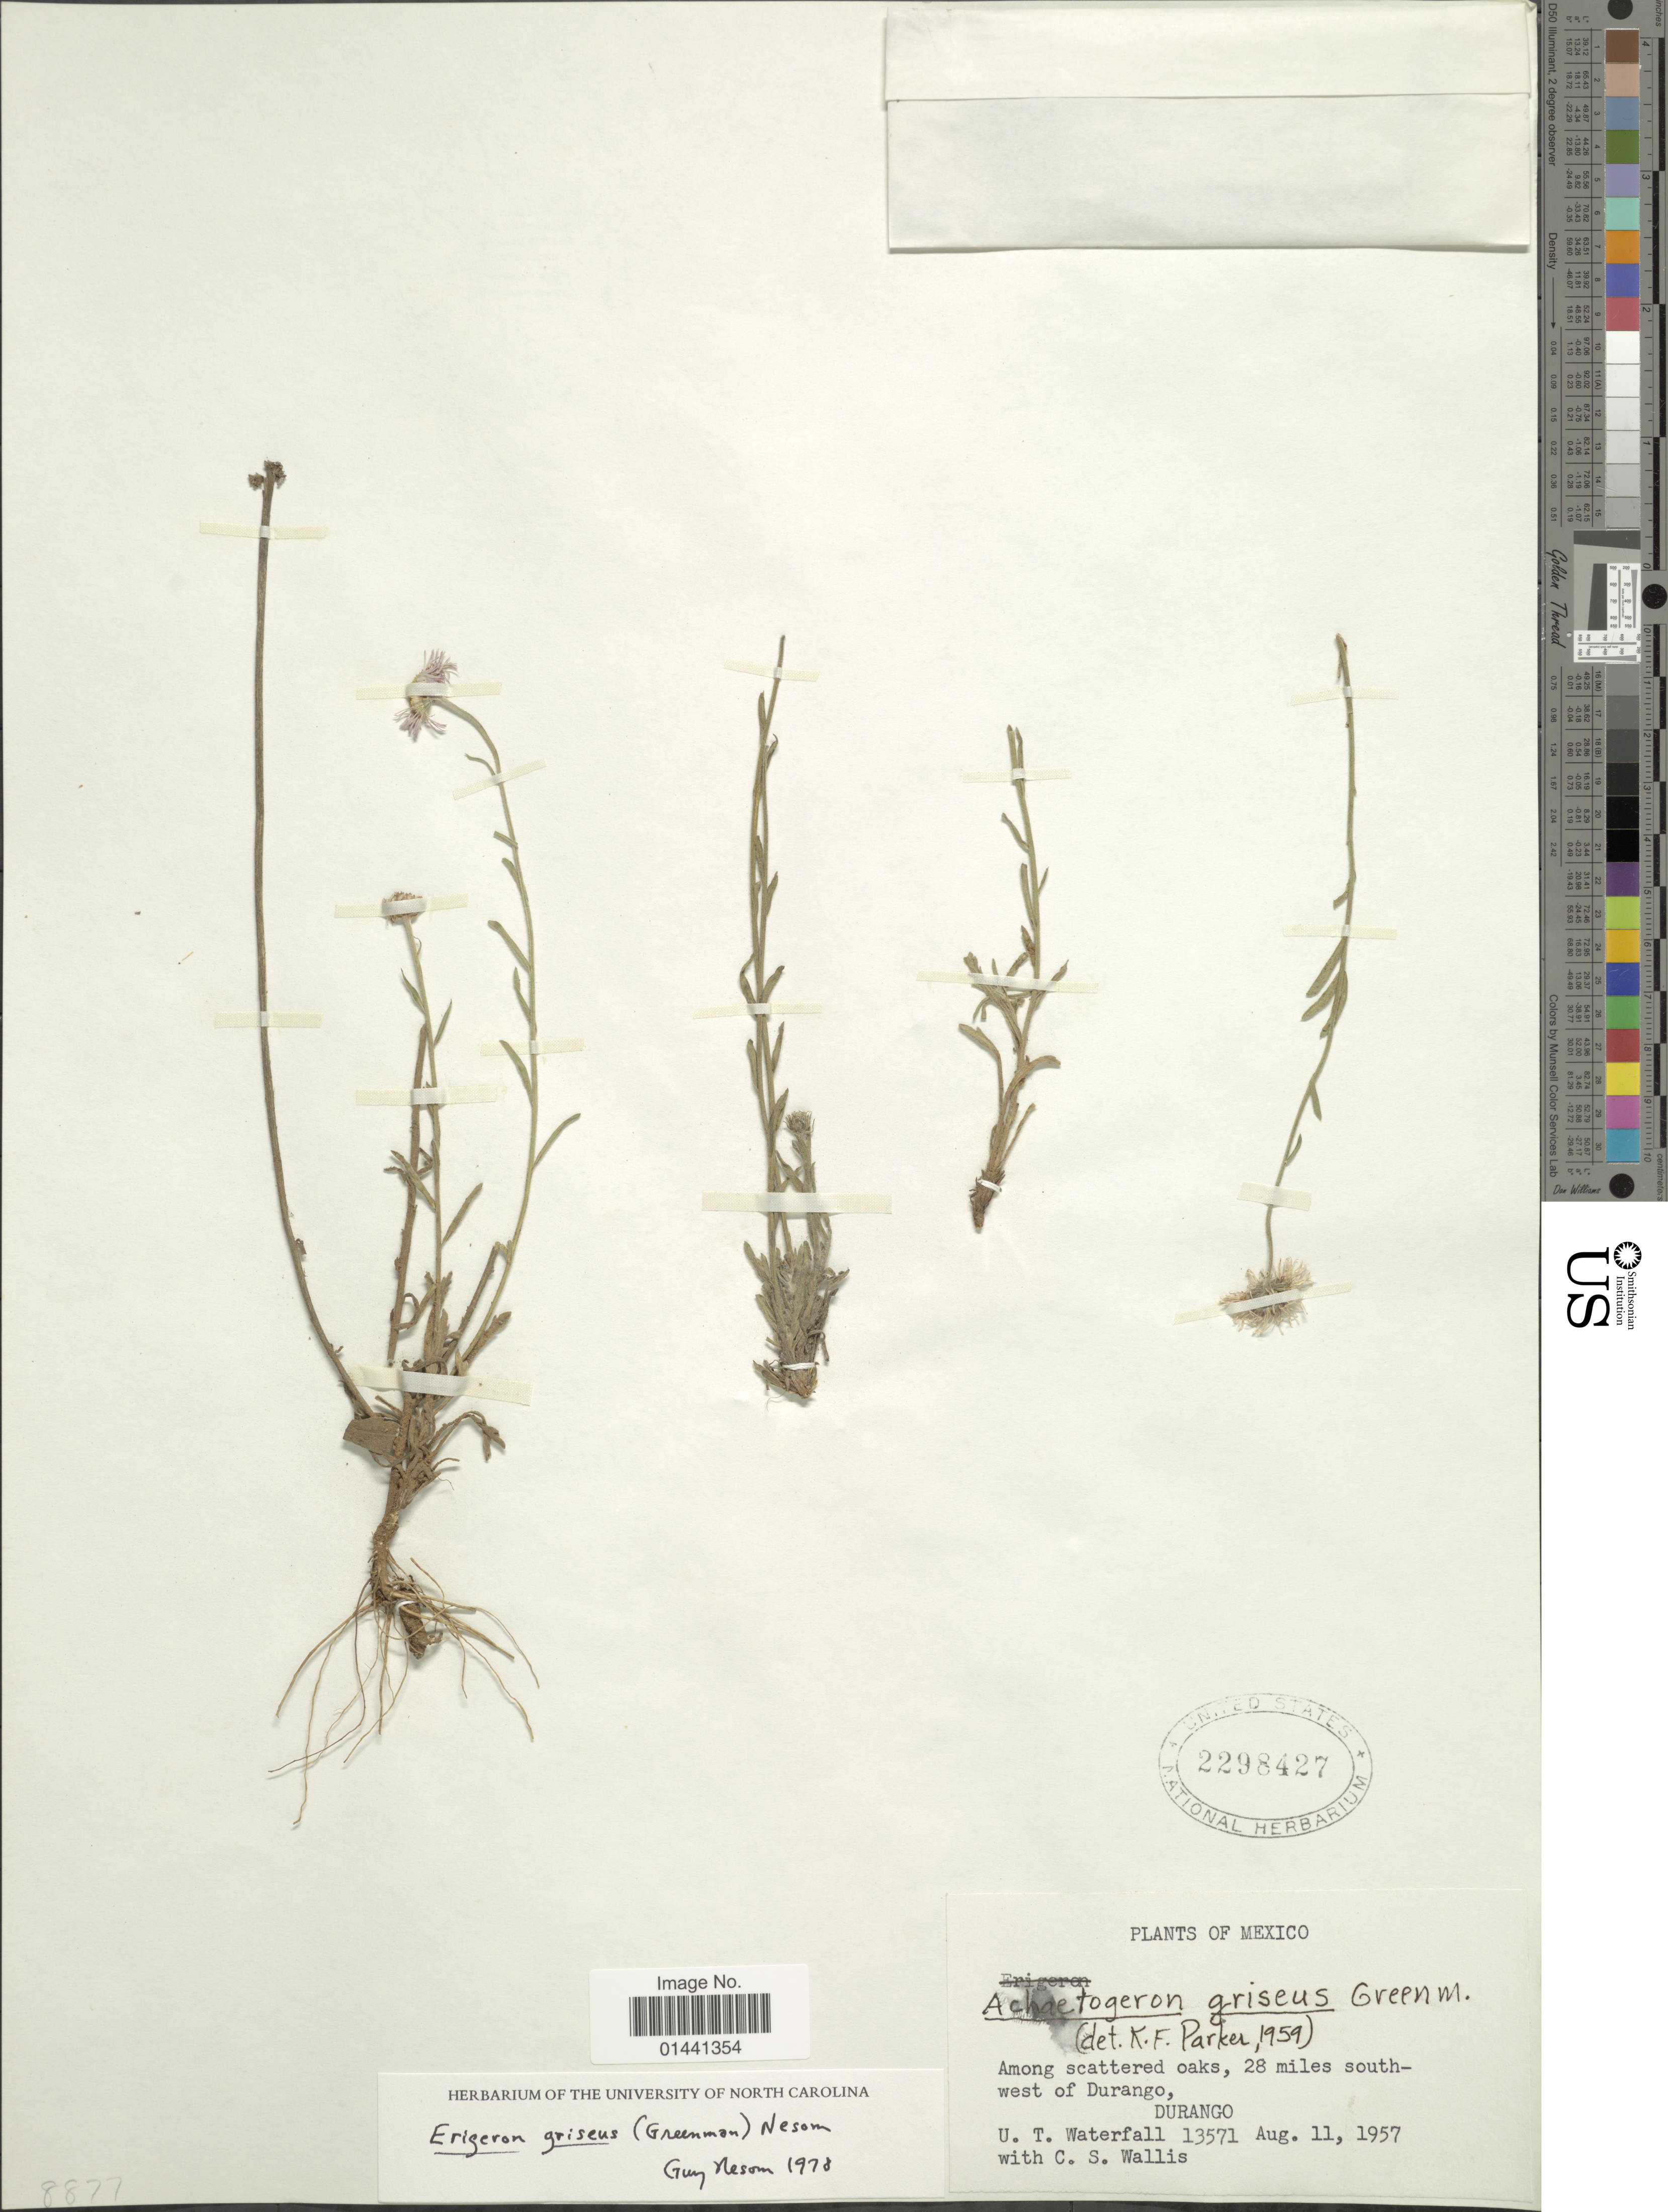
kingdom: Plantae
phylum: Tracheophyta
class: Magnoliopsida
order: Asterales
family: Asteraceae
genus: Erigeron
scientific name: Erigeron griseus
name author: (Greenm.) G.L. Nesom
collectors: U. T. Waterfall & C. S. Wallis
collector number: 13571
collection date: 1957-08-11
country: Mexico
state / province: Durango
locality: Among scattered oaks, 28 miles south-west of Durango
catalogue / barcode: US 2298427